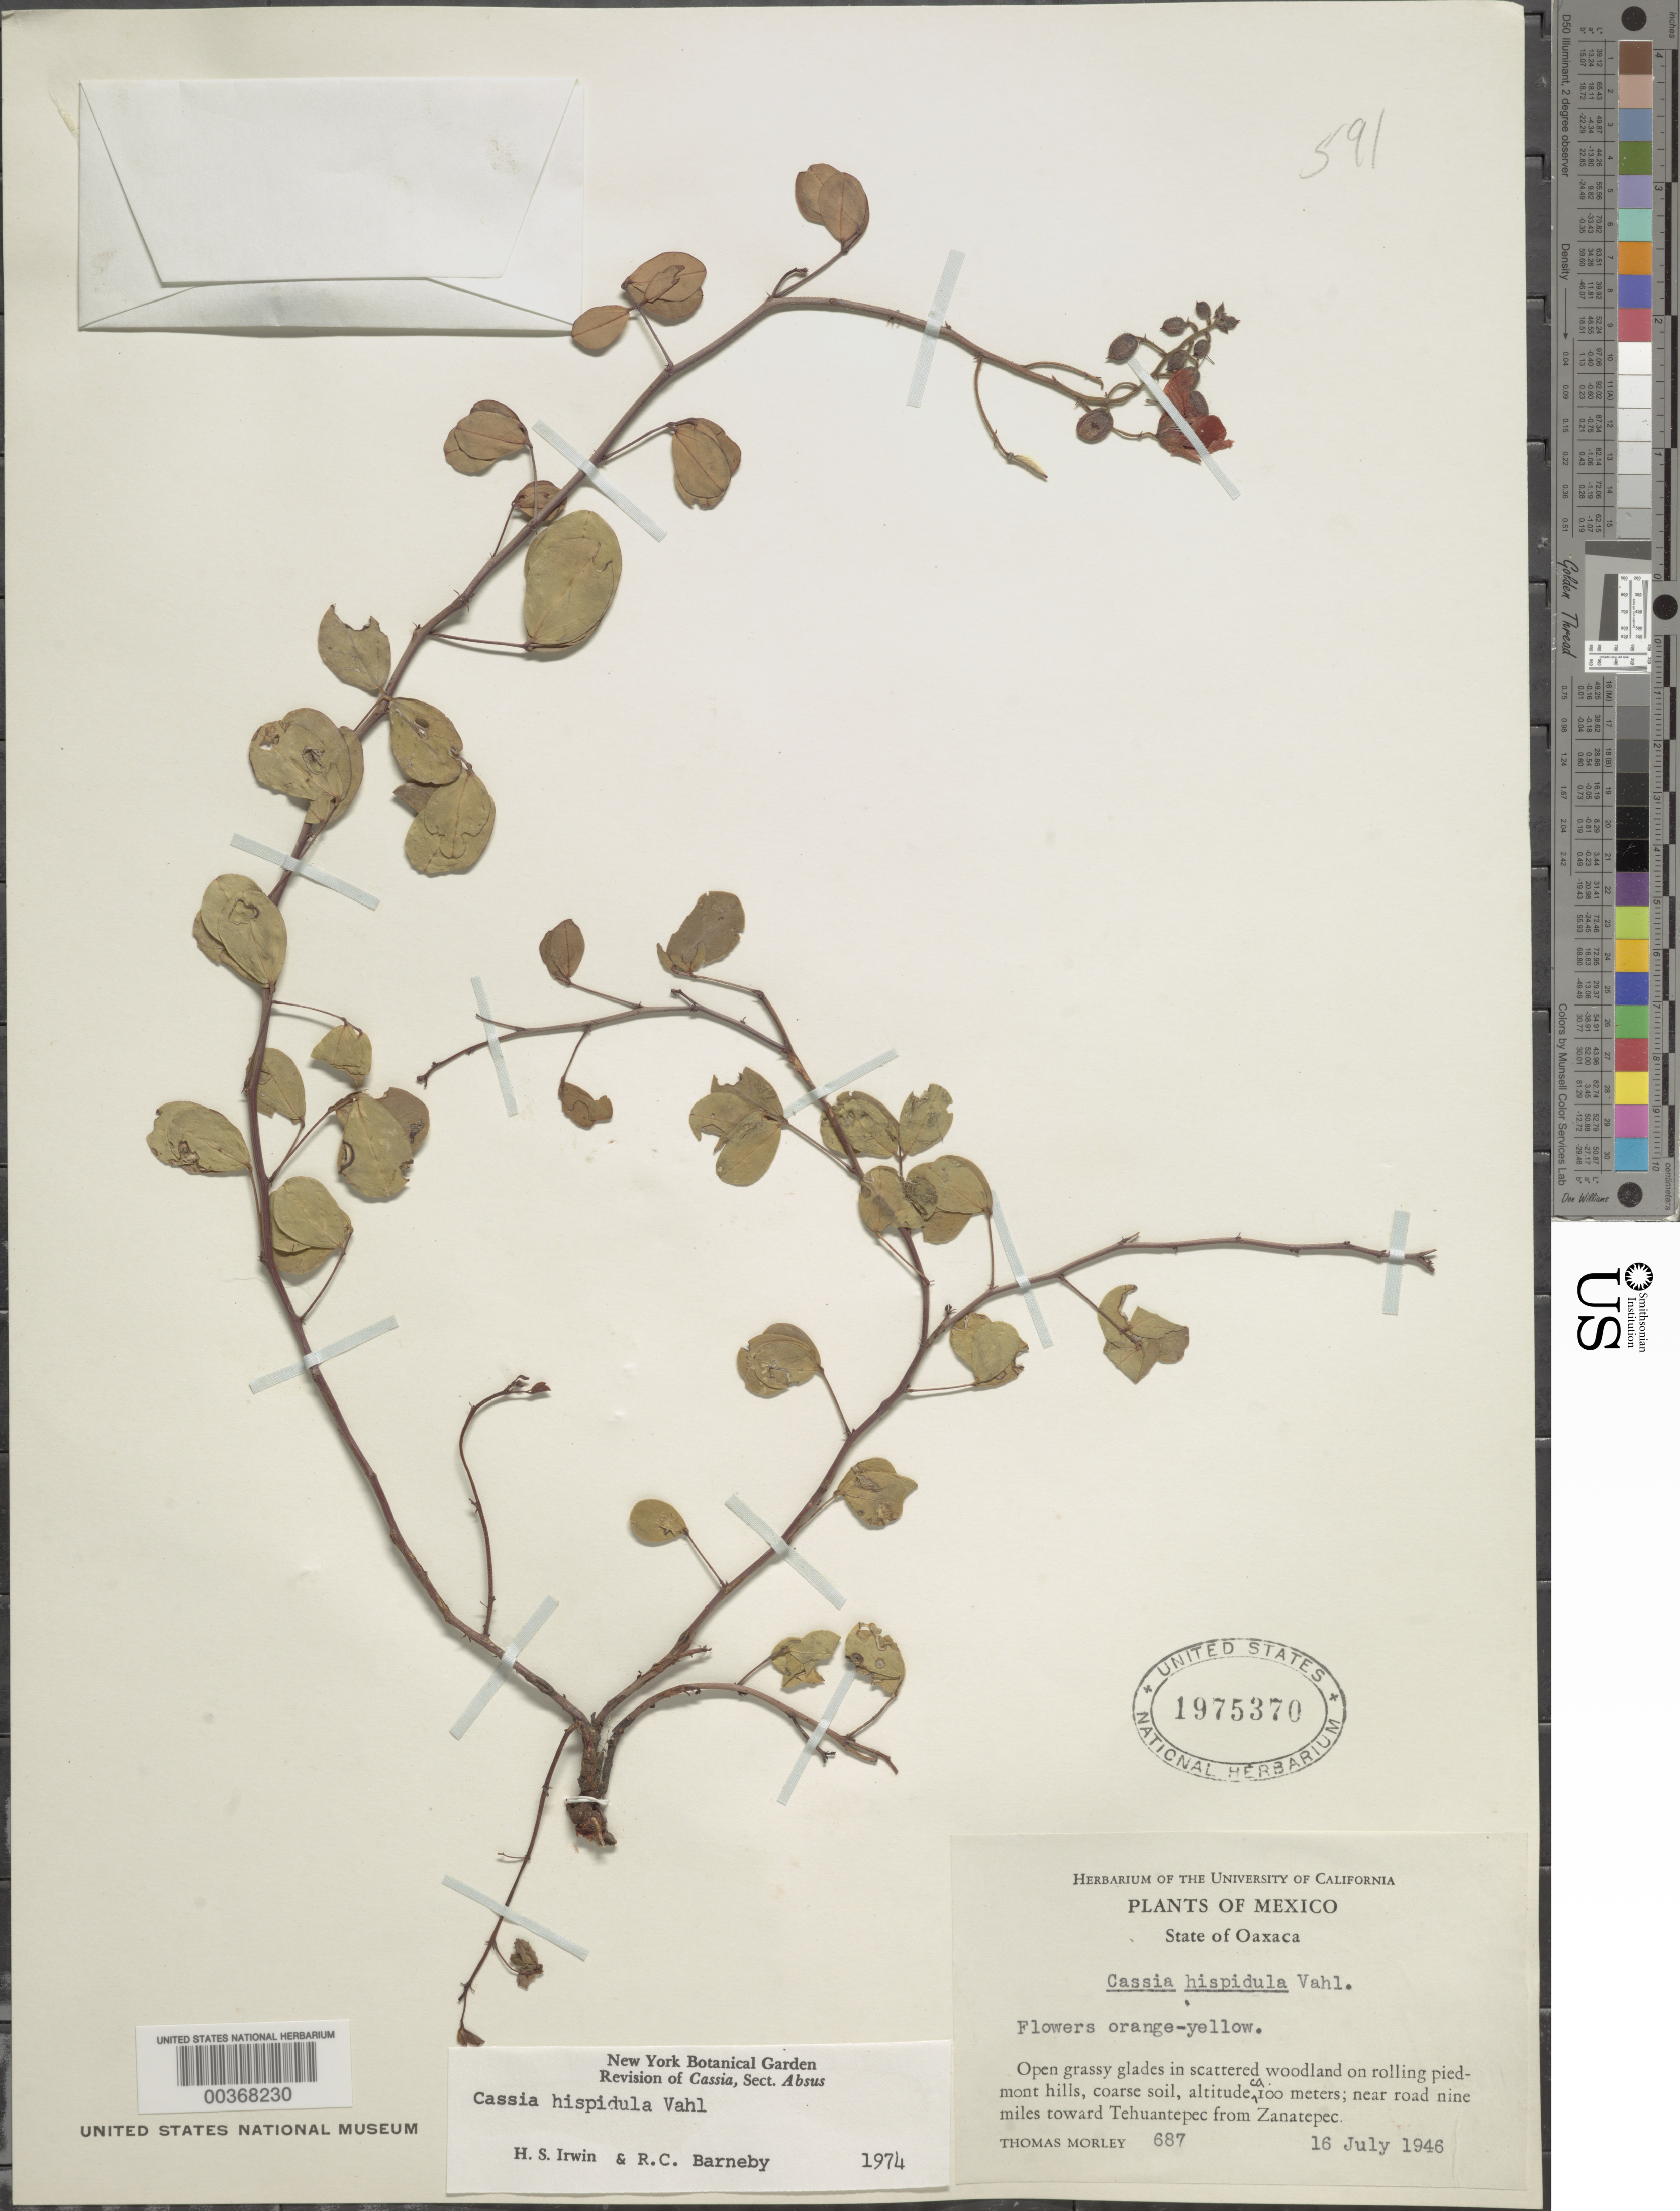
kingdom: Plantae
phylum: Tracheophyta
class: Magnoliopsida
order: Fabales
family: Fabaceae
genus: Chamaecrista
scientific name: Chamaecrista hispidula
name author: (Vahl) H.S. Irwin & Barneby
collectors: T. Morley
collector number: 687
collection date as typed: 16 Jul 1946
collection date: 1946-07-16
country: Mexico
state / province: Oaxaca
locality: Near road 9 mi toward Tehuantepec from zanatepec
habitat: Open grassy glades in scattered woodland on rolling piedmont hills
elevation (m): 100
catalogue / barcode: US 1975370